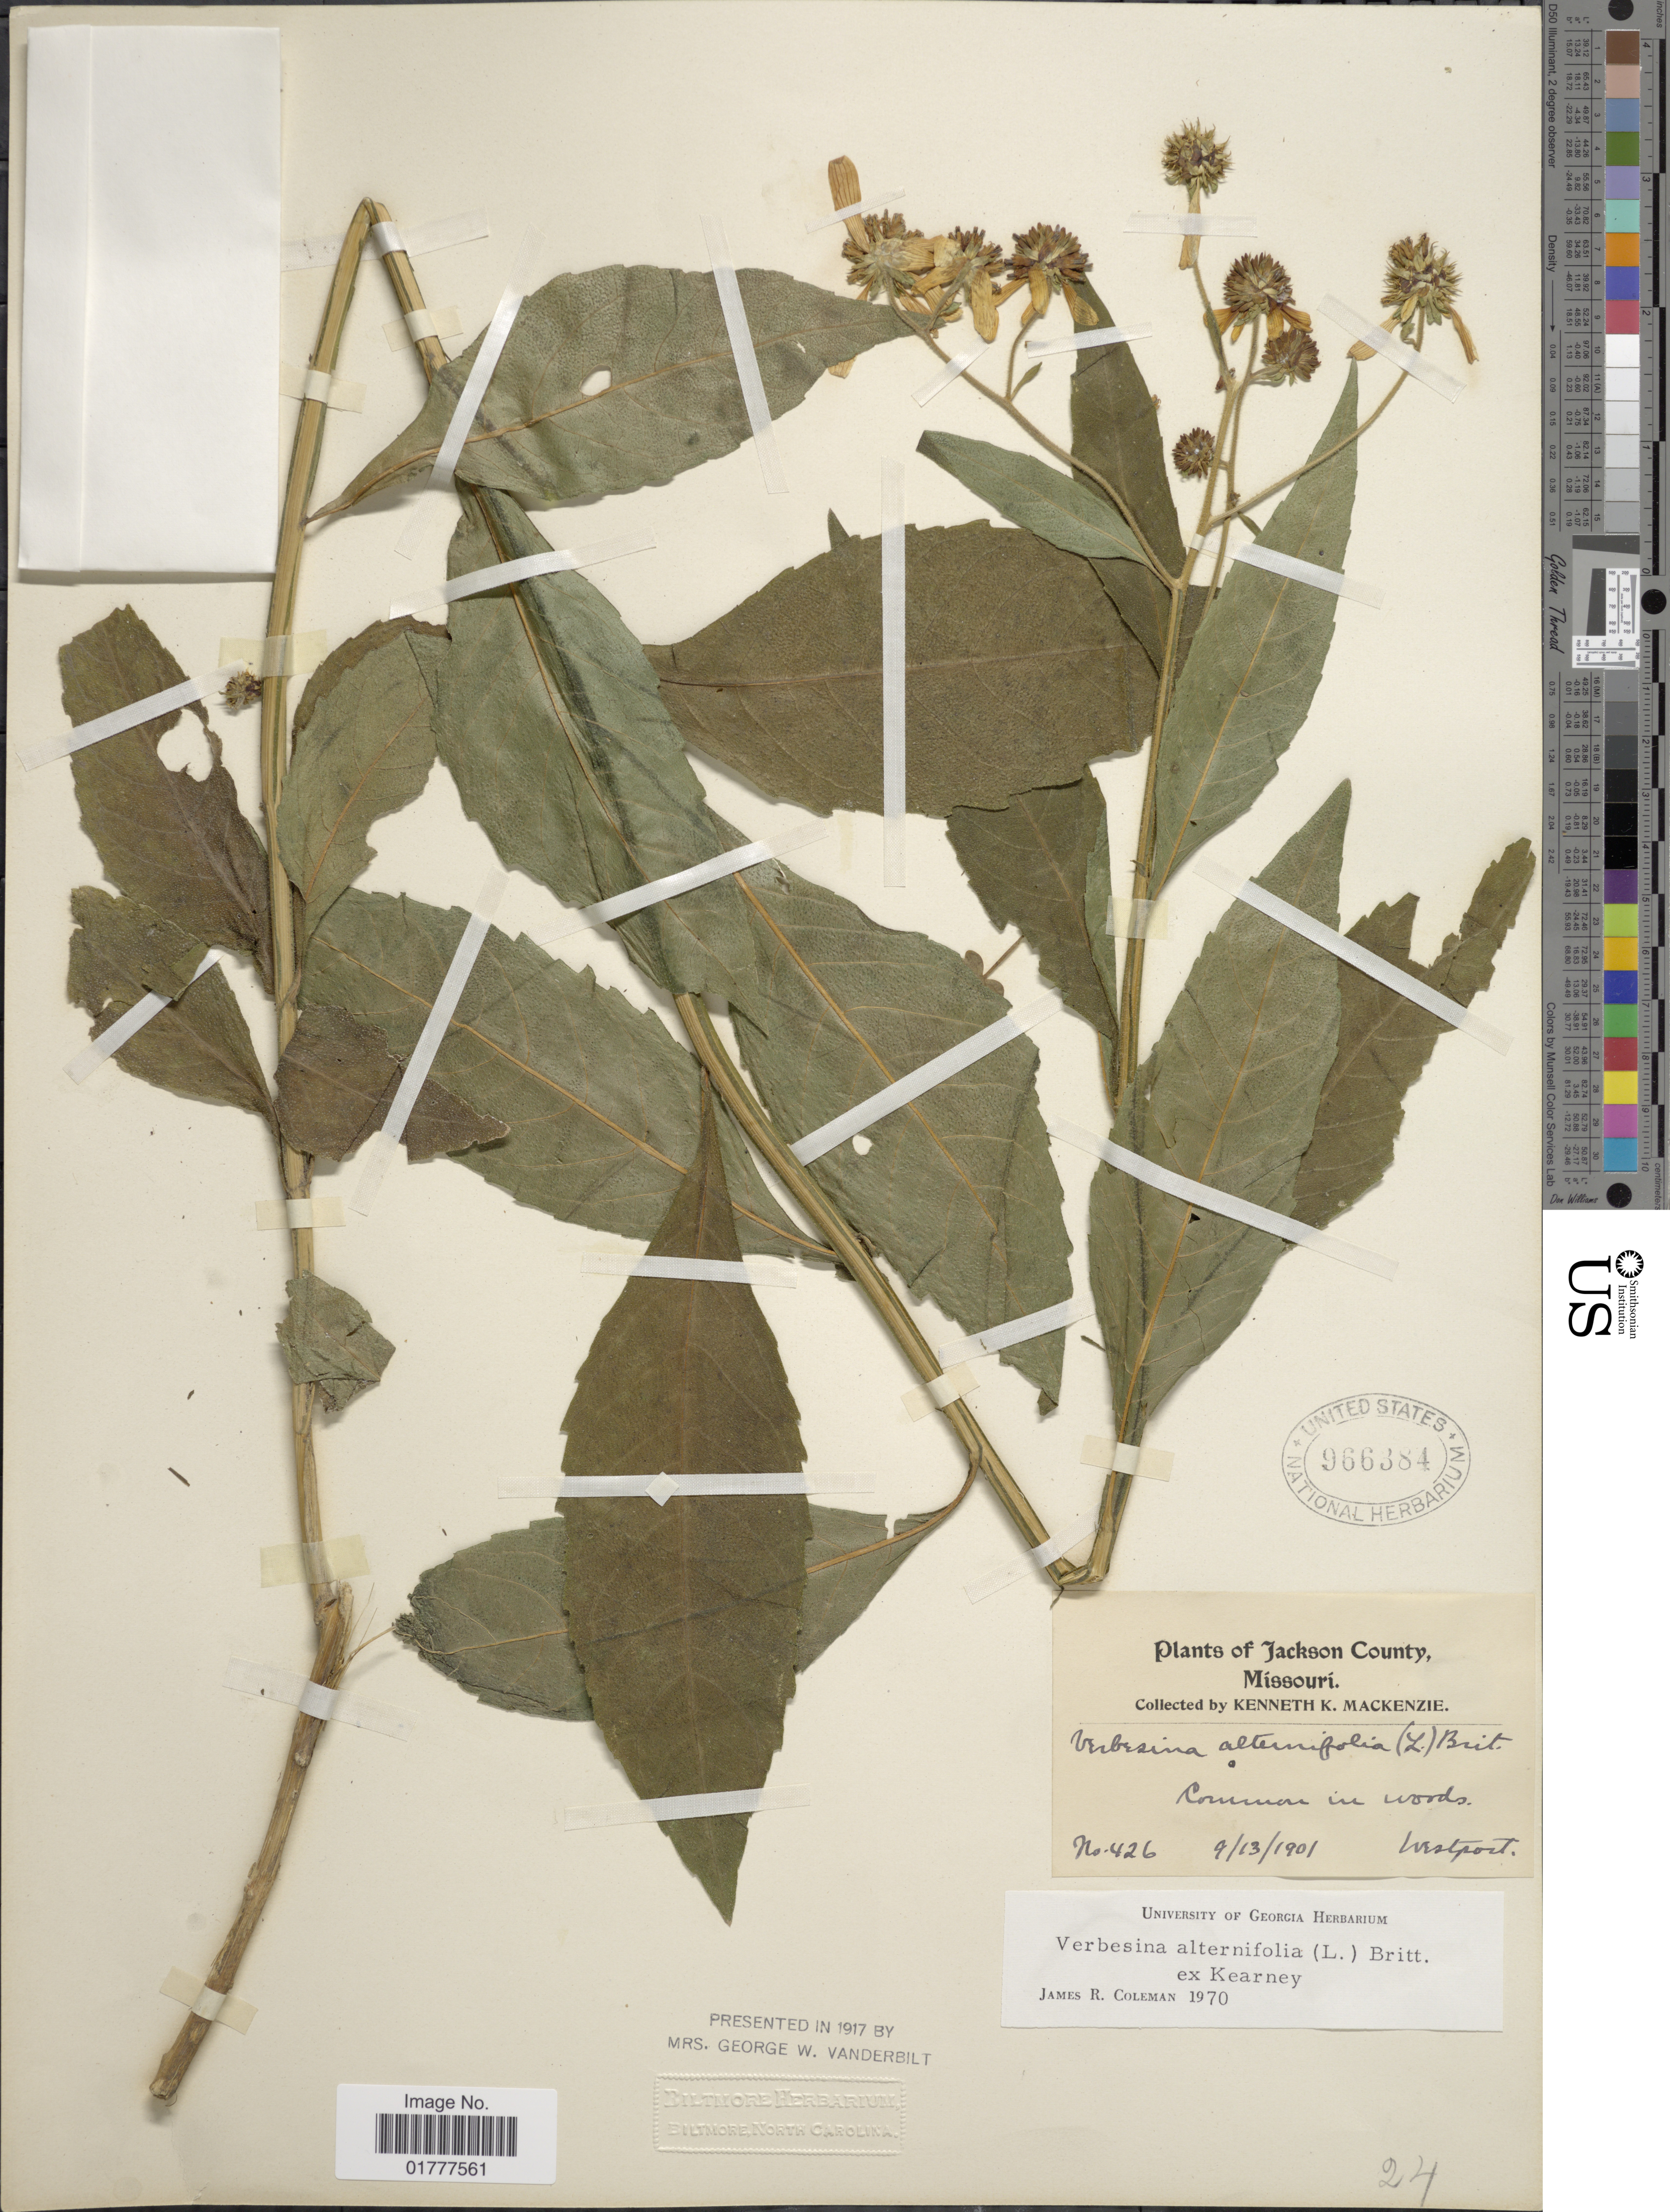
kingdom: Plantae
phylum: Tracheophyta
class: Magnoliopsida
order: Asterales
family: Asteraceae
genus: Actinomeris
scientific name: Actinomeris alternifolia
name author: (L.) DC.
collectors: K. K. Mackenzie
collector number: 426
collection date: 1901-09-13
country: United States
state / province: Missouri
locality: Jackson County, Missouri.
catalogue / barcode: US 966384